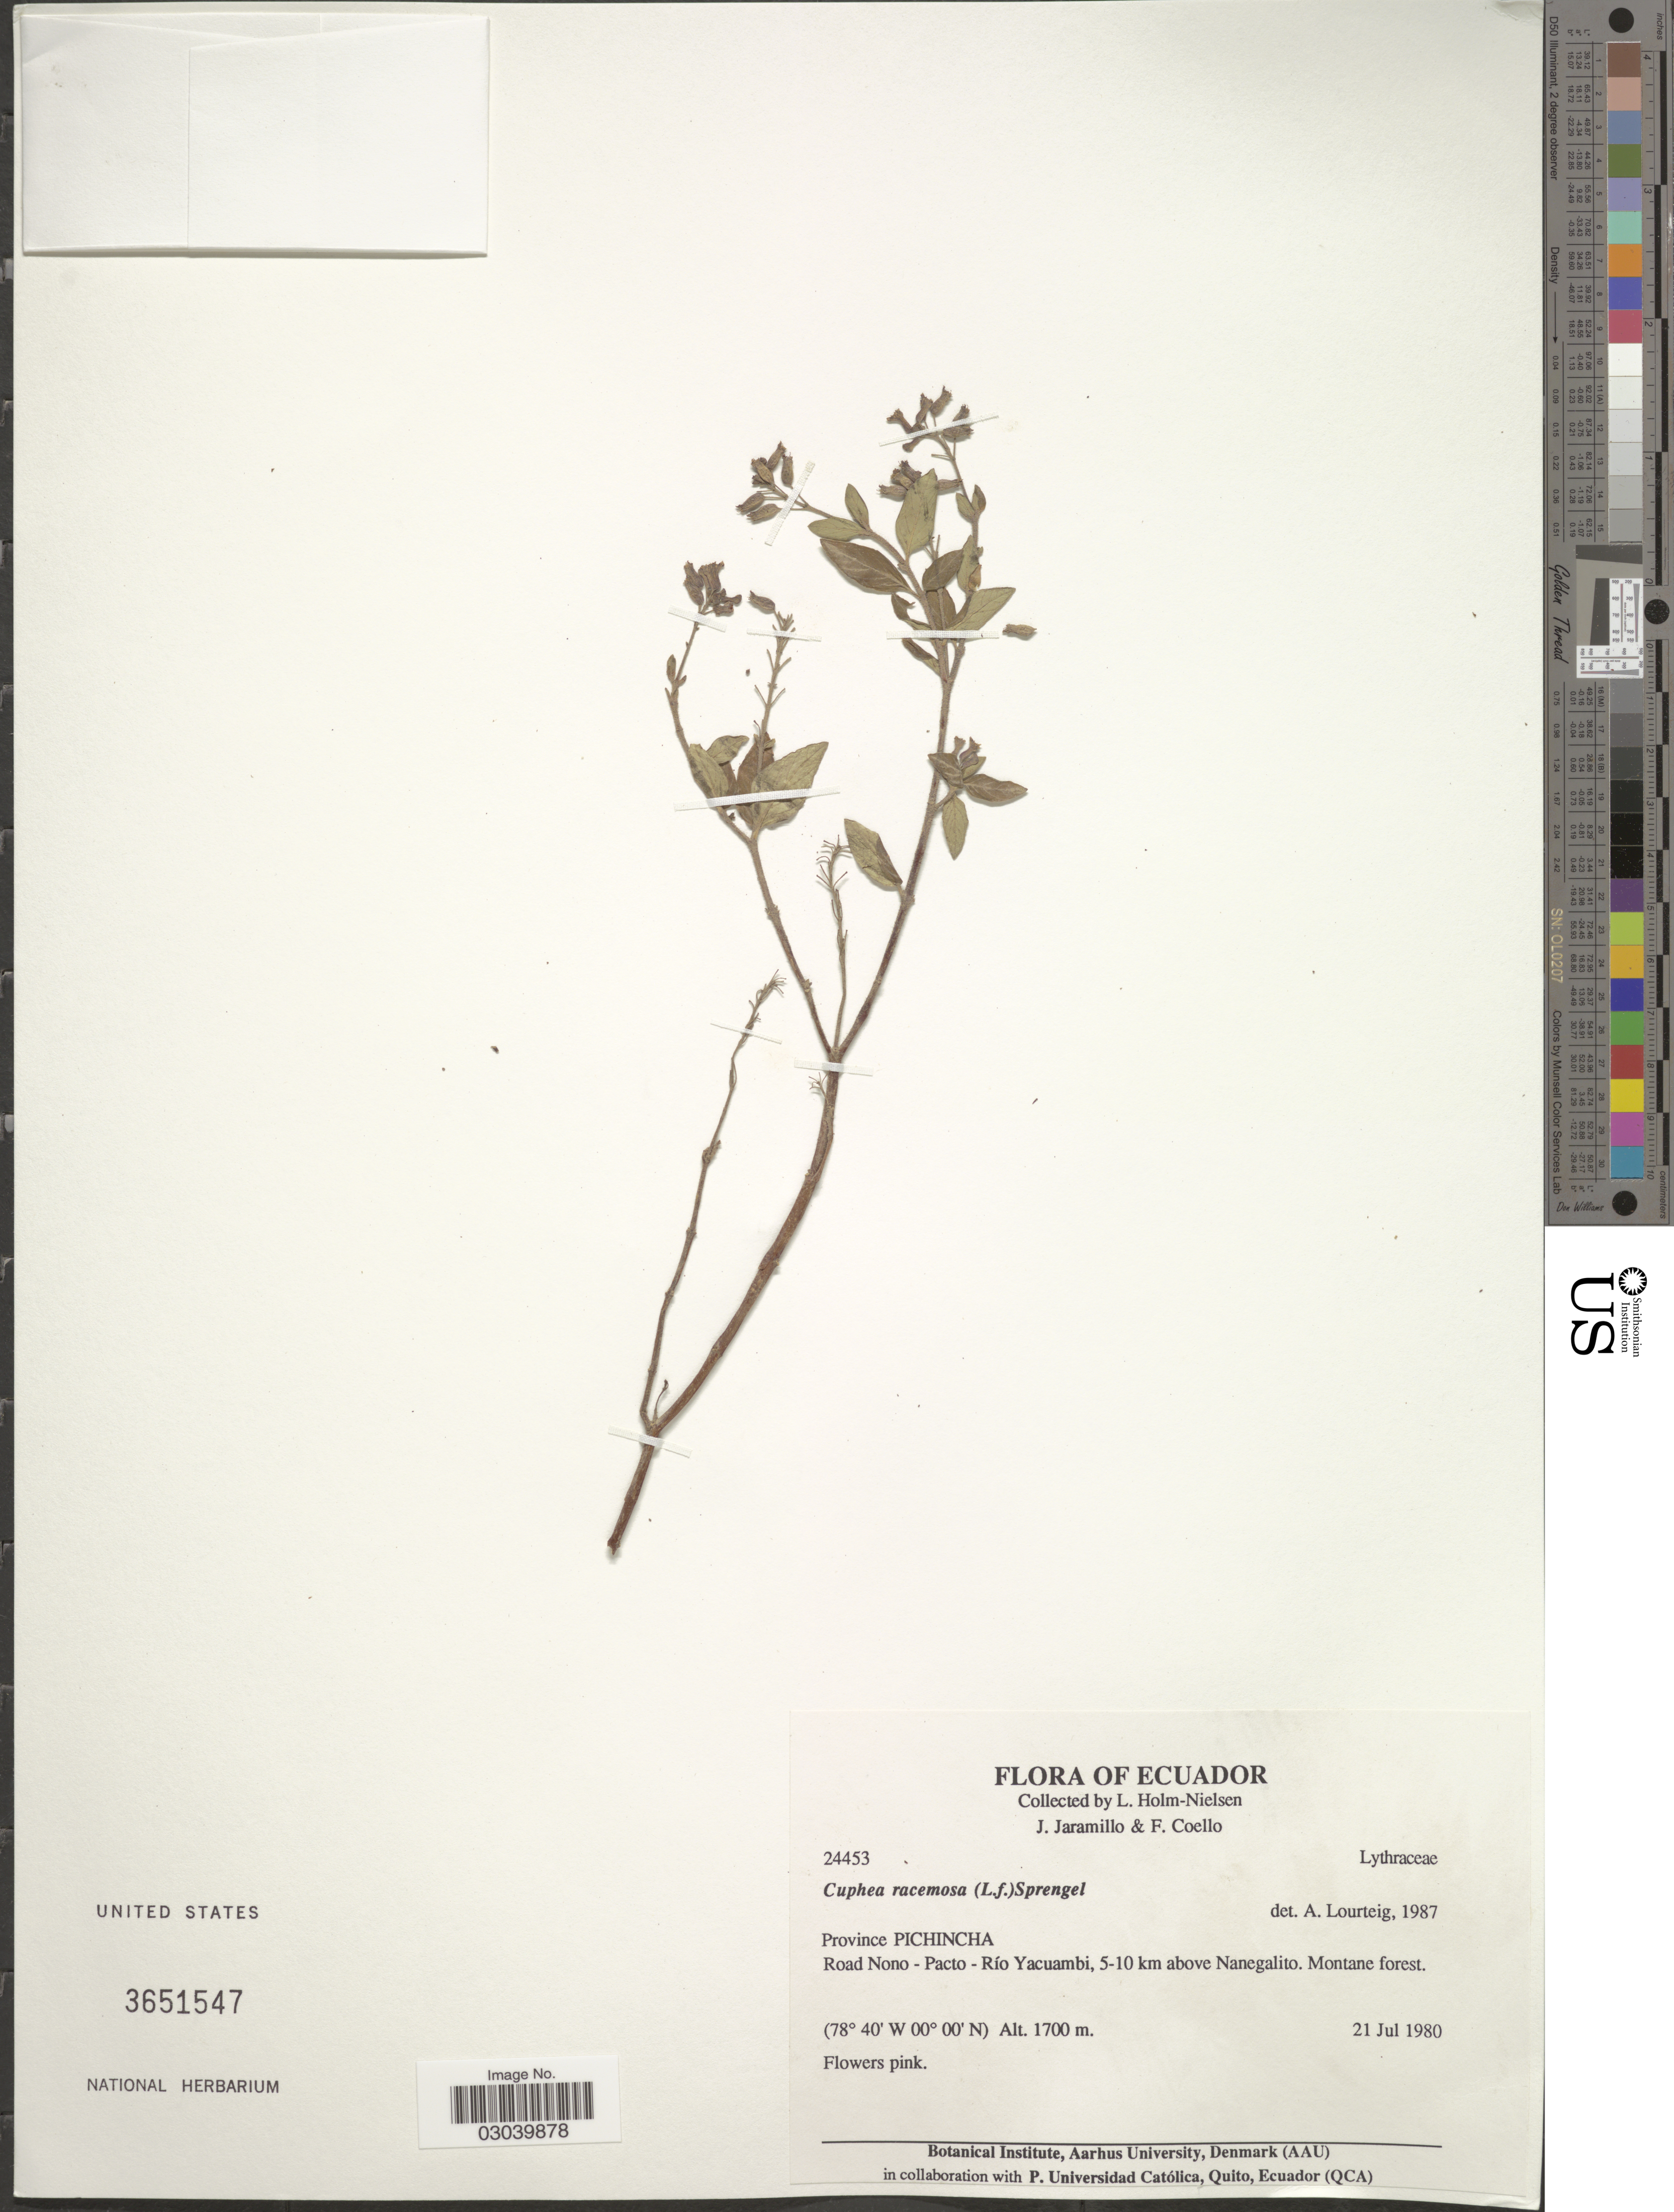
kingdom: Plantae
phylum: Tracheophyta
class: Magnoliopsida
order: Myrtales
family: Lythraceae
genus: Cuphea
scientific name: Cuphea racemosa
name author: (L. f.) Spreng.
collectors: L. Holm-Nielsen, J. Jaramillo & F. Coello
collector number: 24453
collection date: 1980-07-21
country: Ecuador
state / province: Pichincha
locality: Road Nono - Pacto - Río Yacuambi, 5-10 km above Nanegalito. Montane forest.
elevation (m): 1700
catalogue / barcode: US 3651547